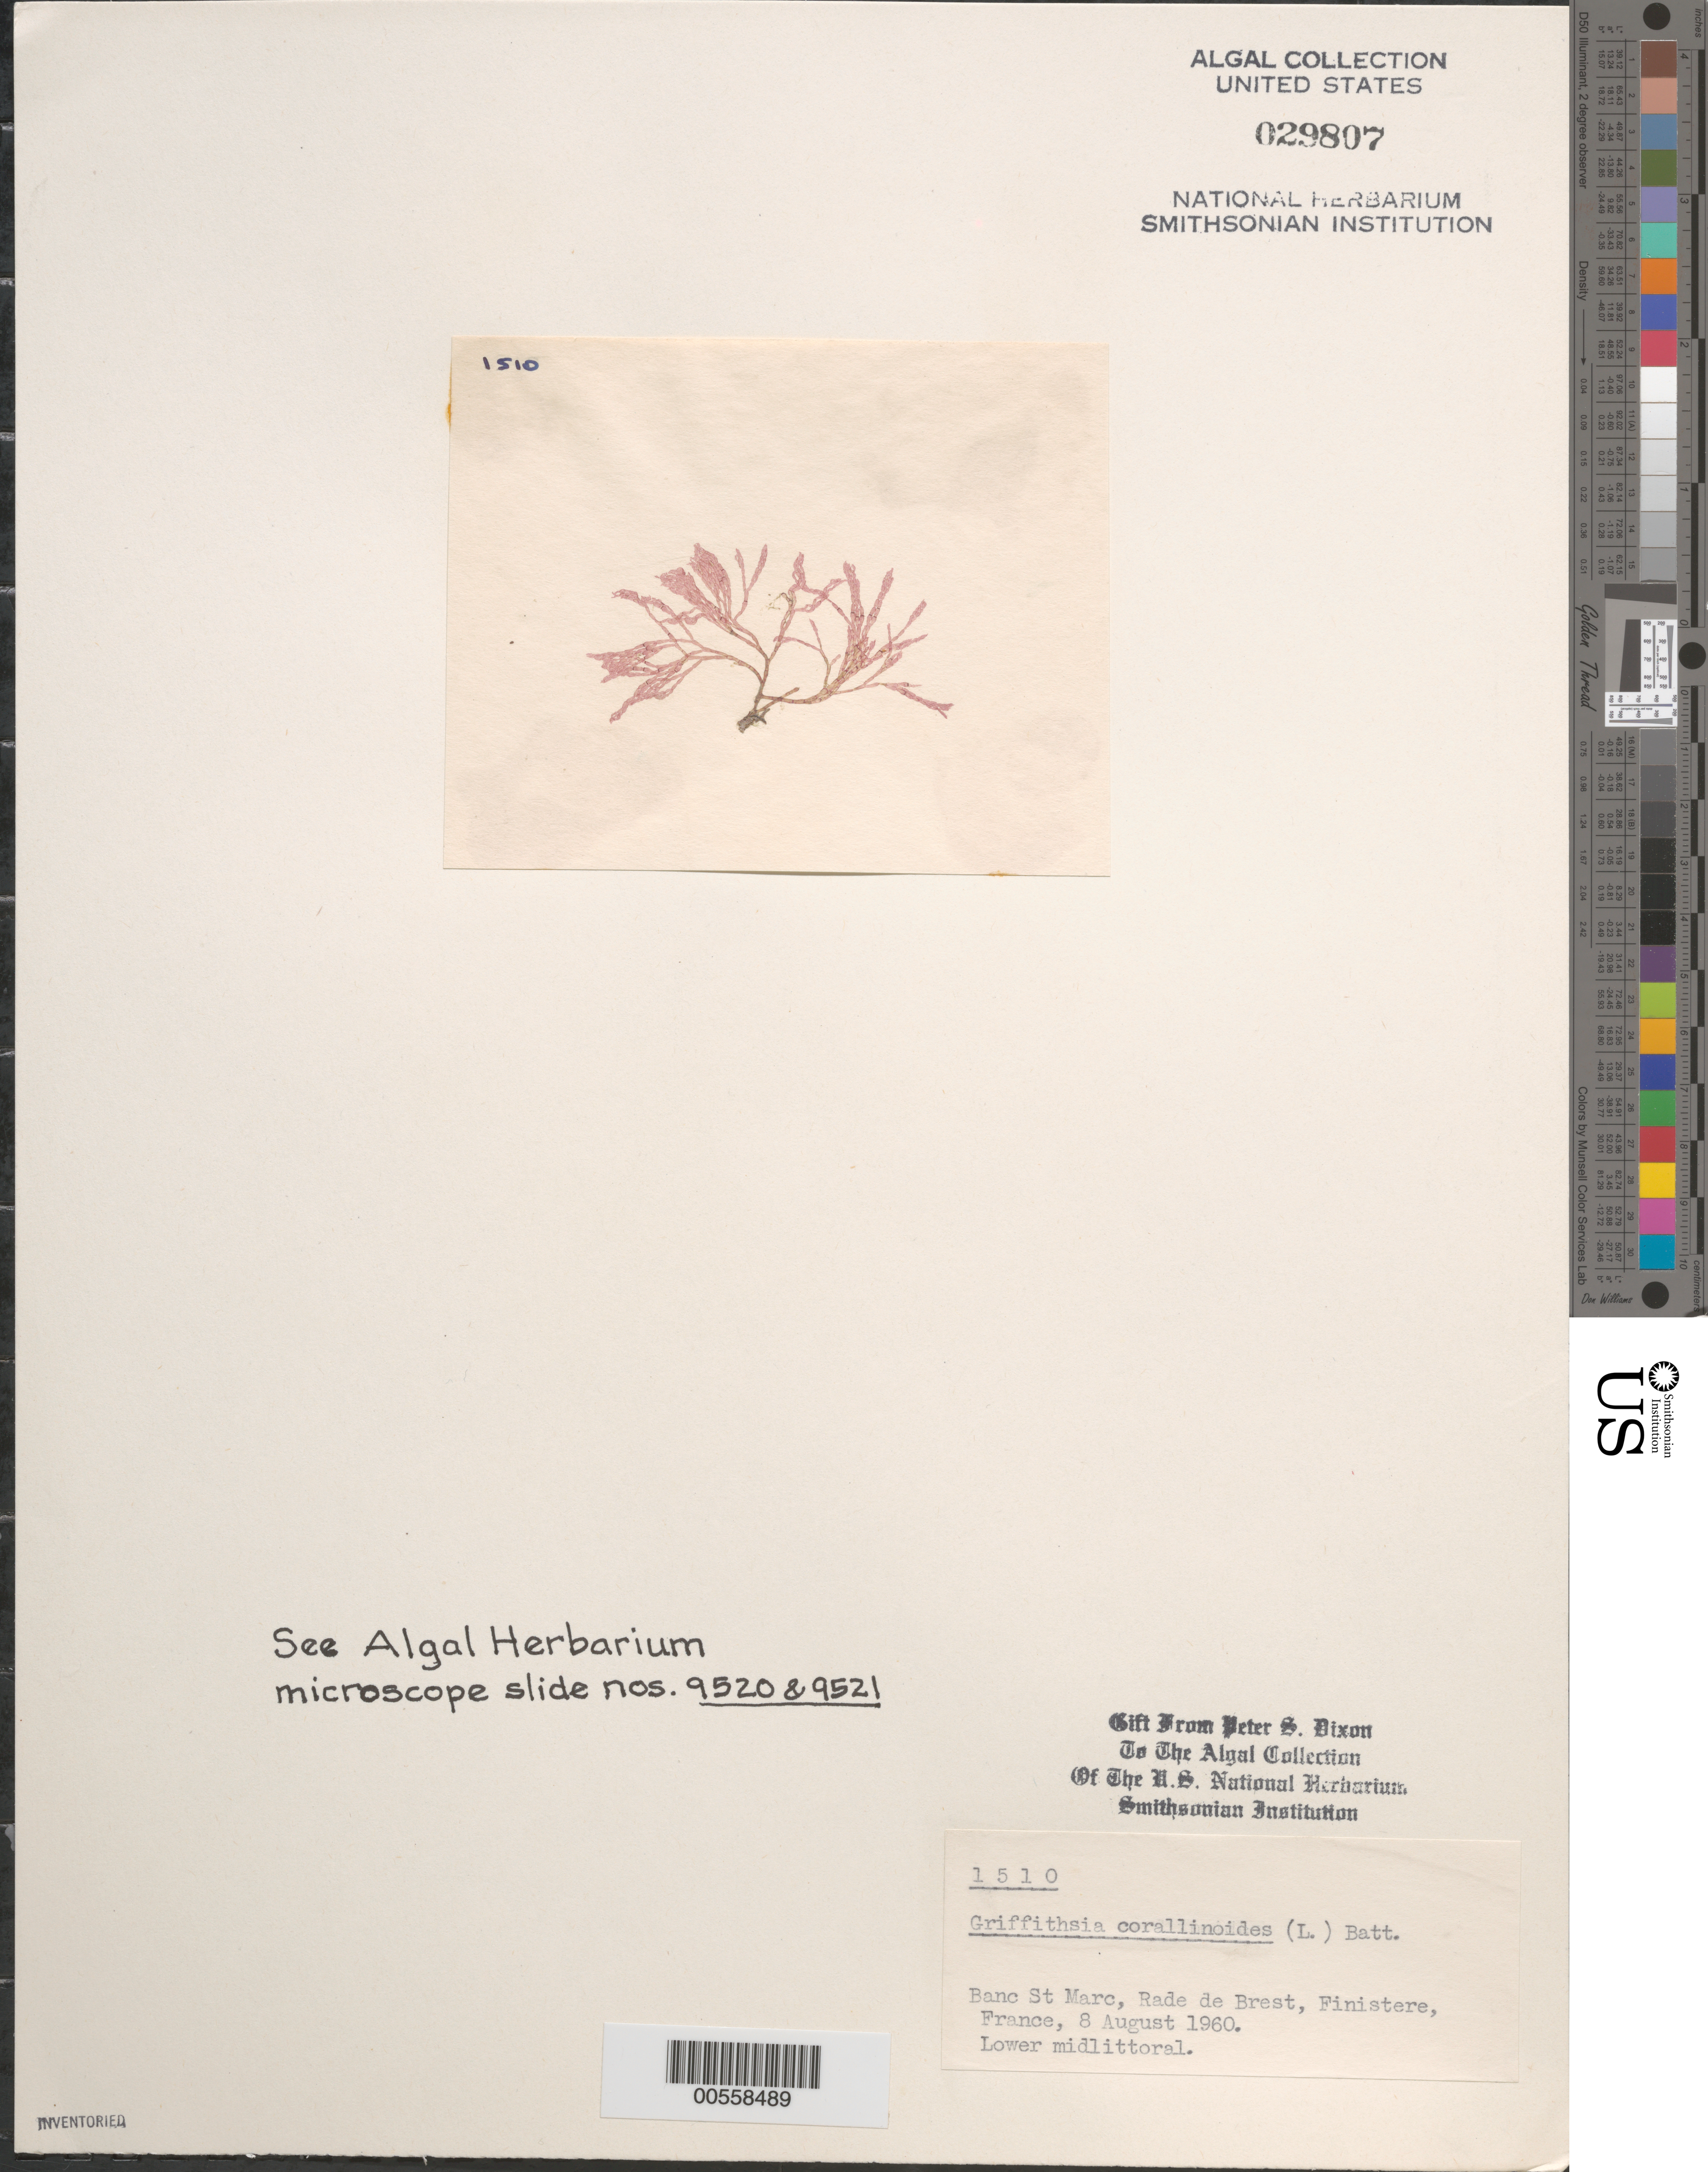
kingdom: Plantae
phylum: Rhodophyta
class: Florideophyceae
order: Ceramiales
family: Wrangeliaceae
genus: Griffithsia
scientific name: Griffithsia corallinoides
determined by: Dixon, P. S.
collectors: P. S. Dixon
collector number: PSD 1510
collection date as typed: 08 Aug 1960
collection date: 1960-08-08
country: France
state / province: Bretagne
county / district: Finistère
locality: Banc St. Marc, Rade de Brest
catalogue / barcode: US 29807